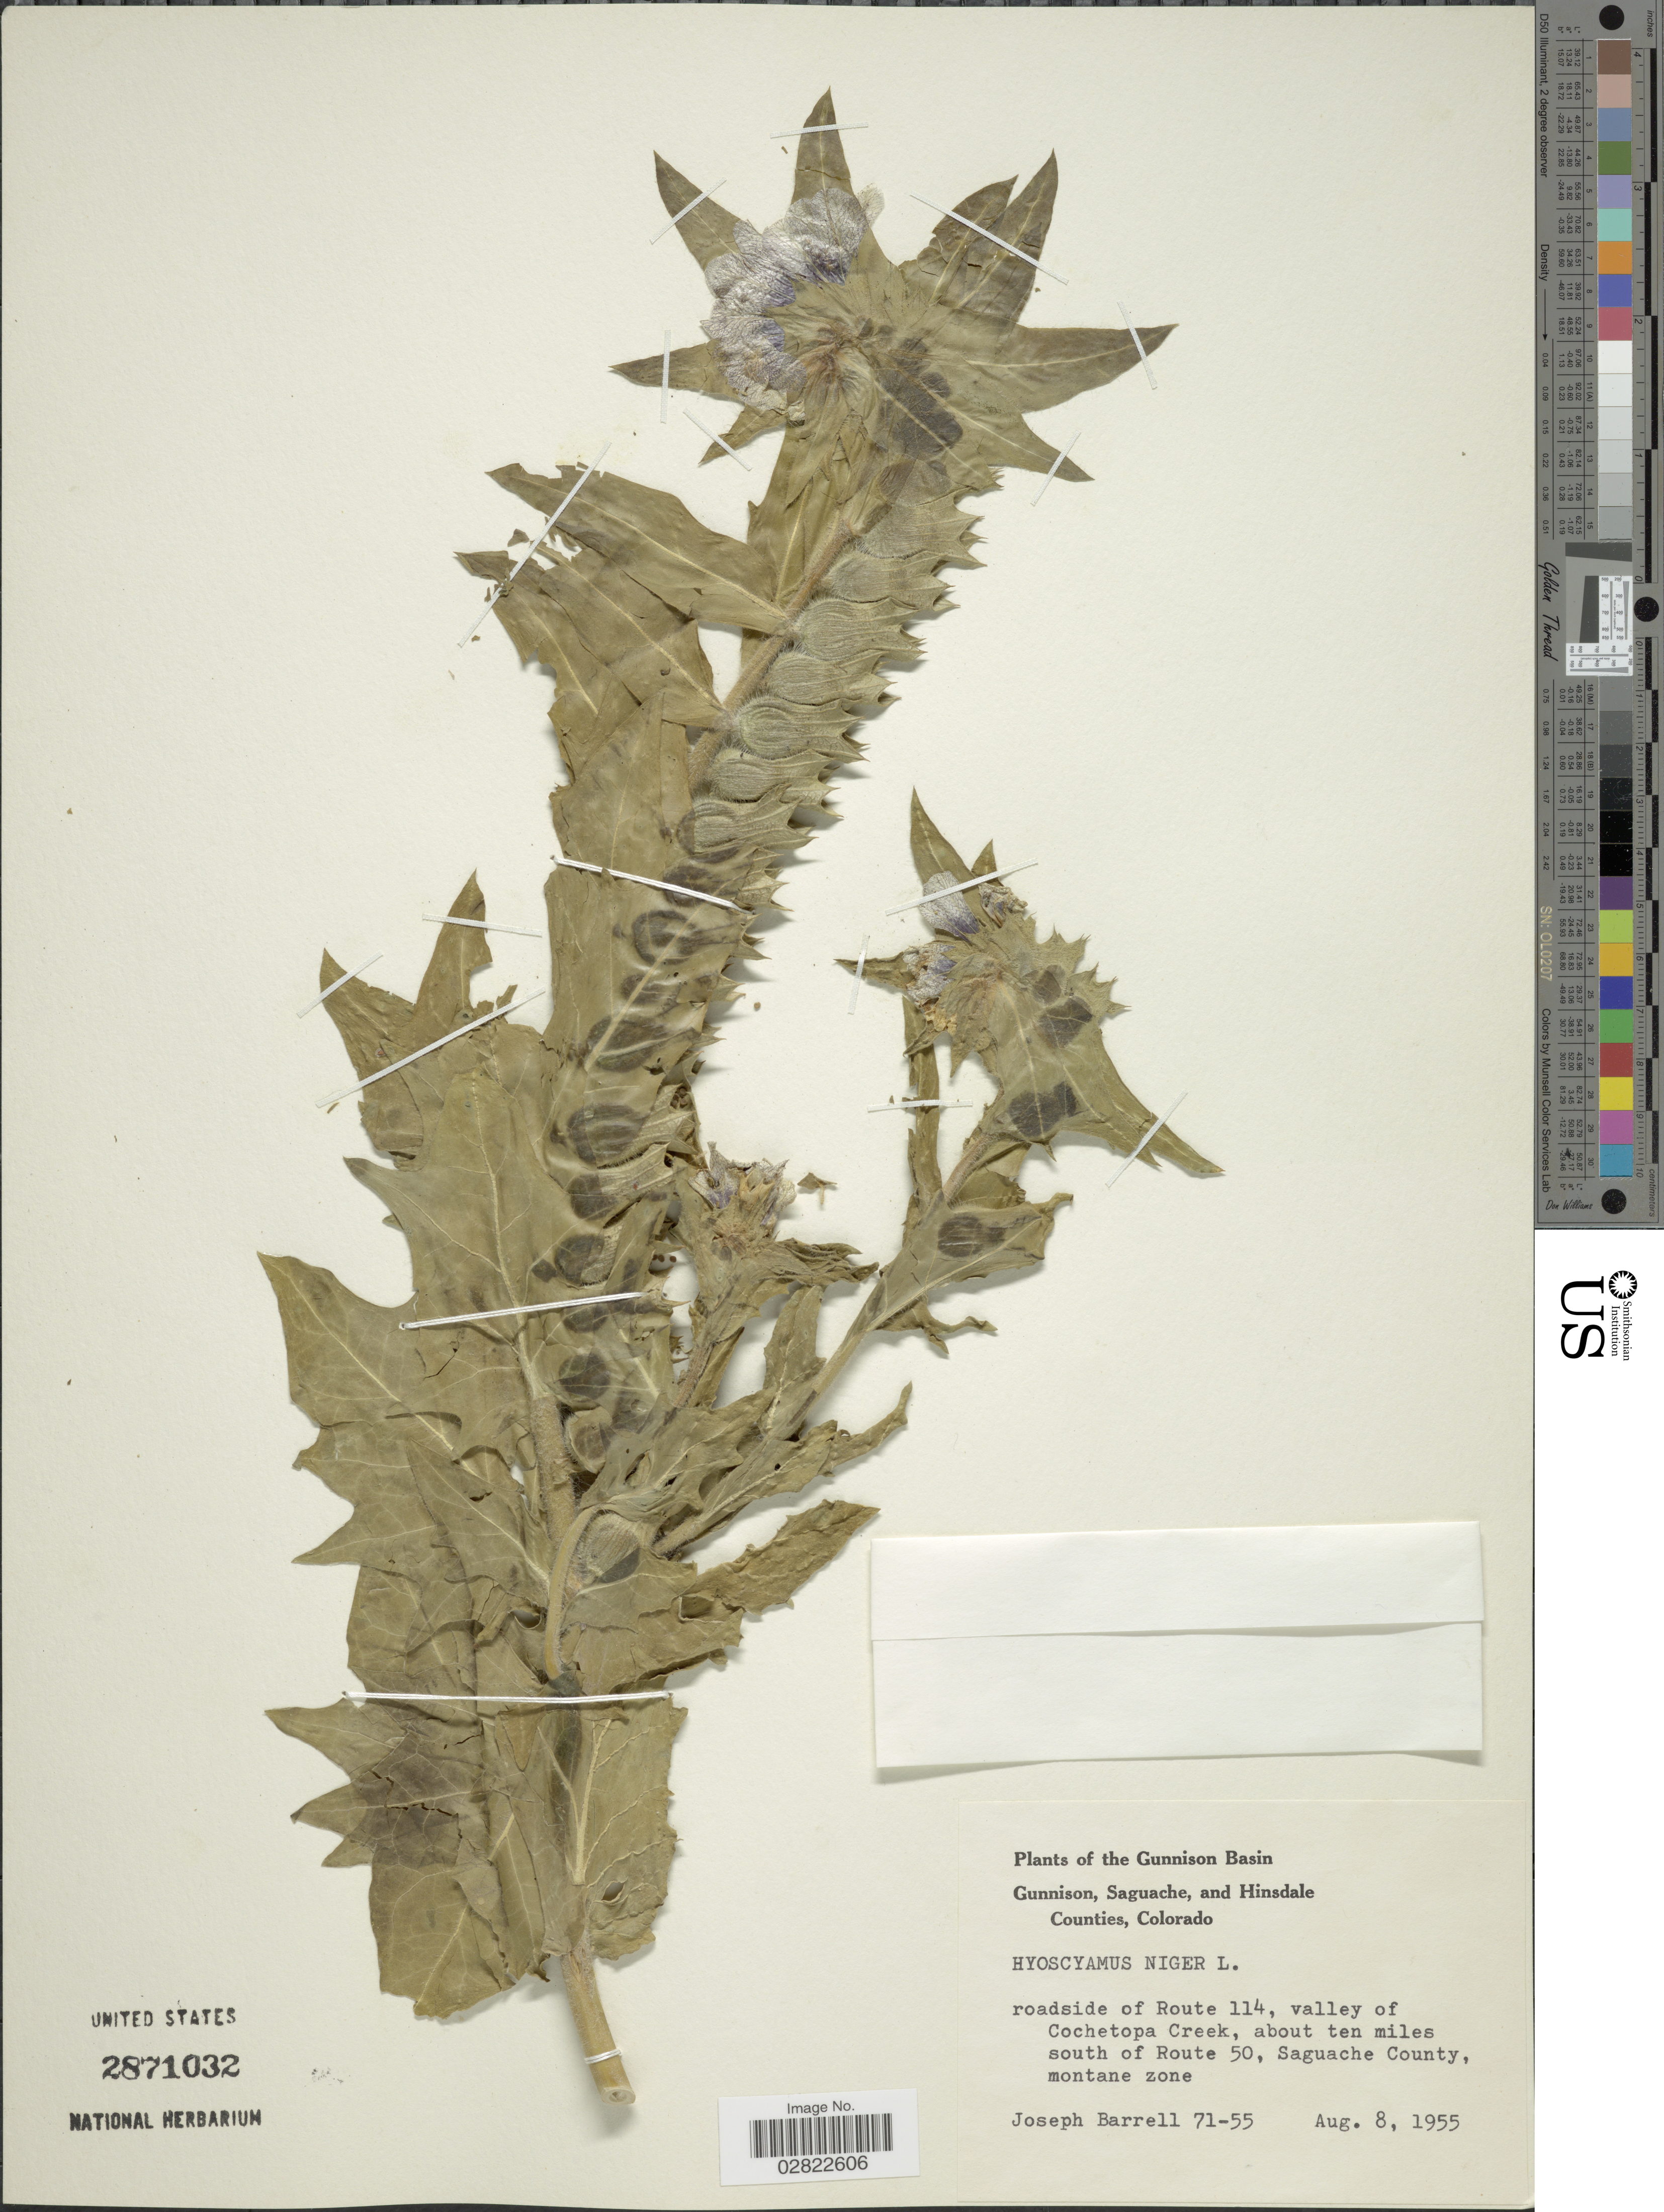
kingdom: Plantae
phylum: Tracheophyta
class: Magnoliopsida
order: Solanales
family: Solanaceae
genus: Hyoscyamus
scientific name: Hyoscyamus niger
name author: L.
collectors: J. Barrell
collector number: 71-55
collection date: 1955-08-08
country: United States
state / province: Colorado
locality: Gunnison Basin, roadside of Route 114, valley of Cochetopa Creek, about ten miles south of Route 50, Saguache County, mountane zone.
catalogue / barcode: US 2871032